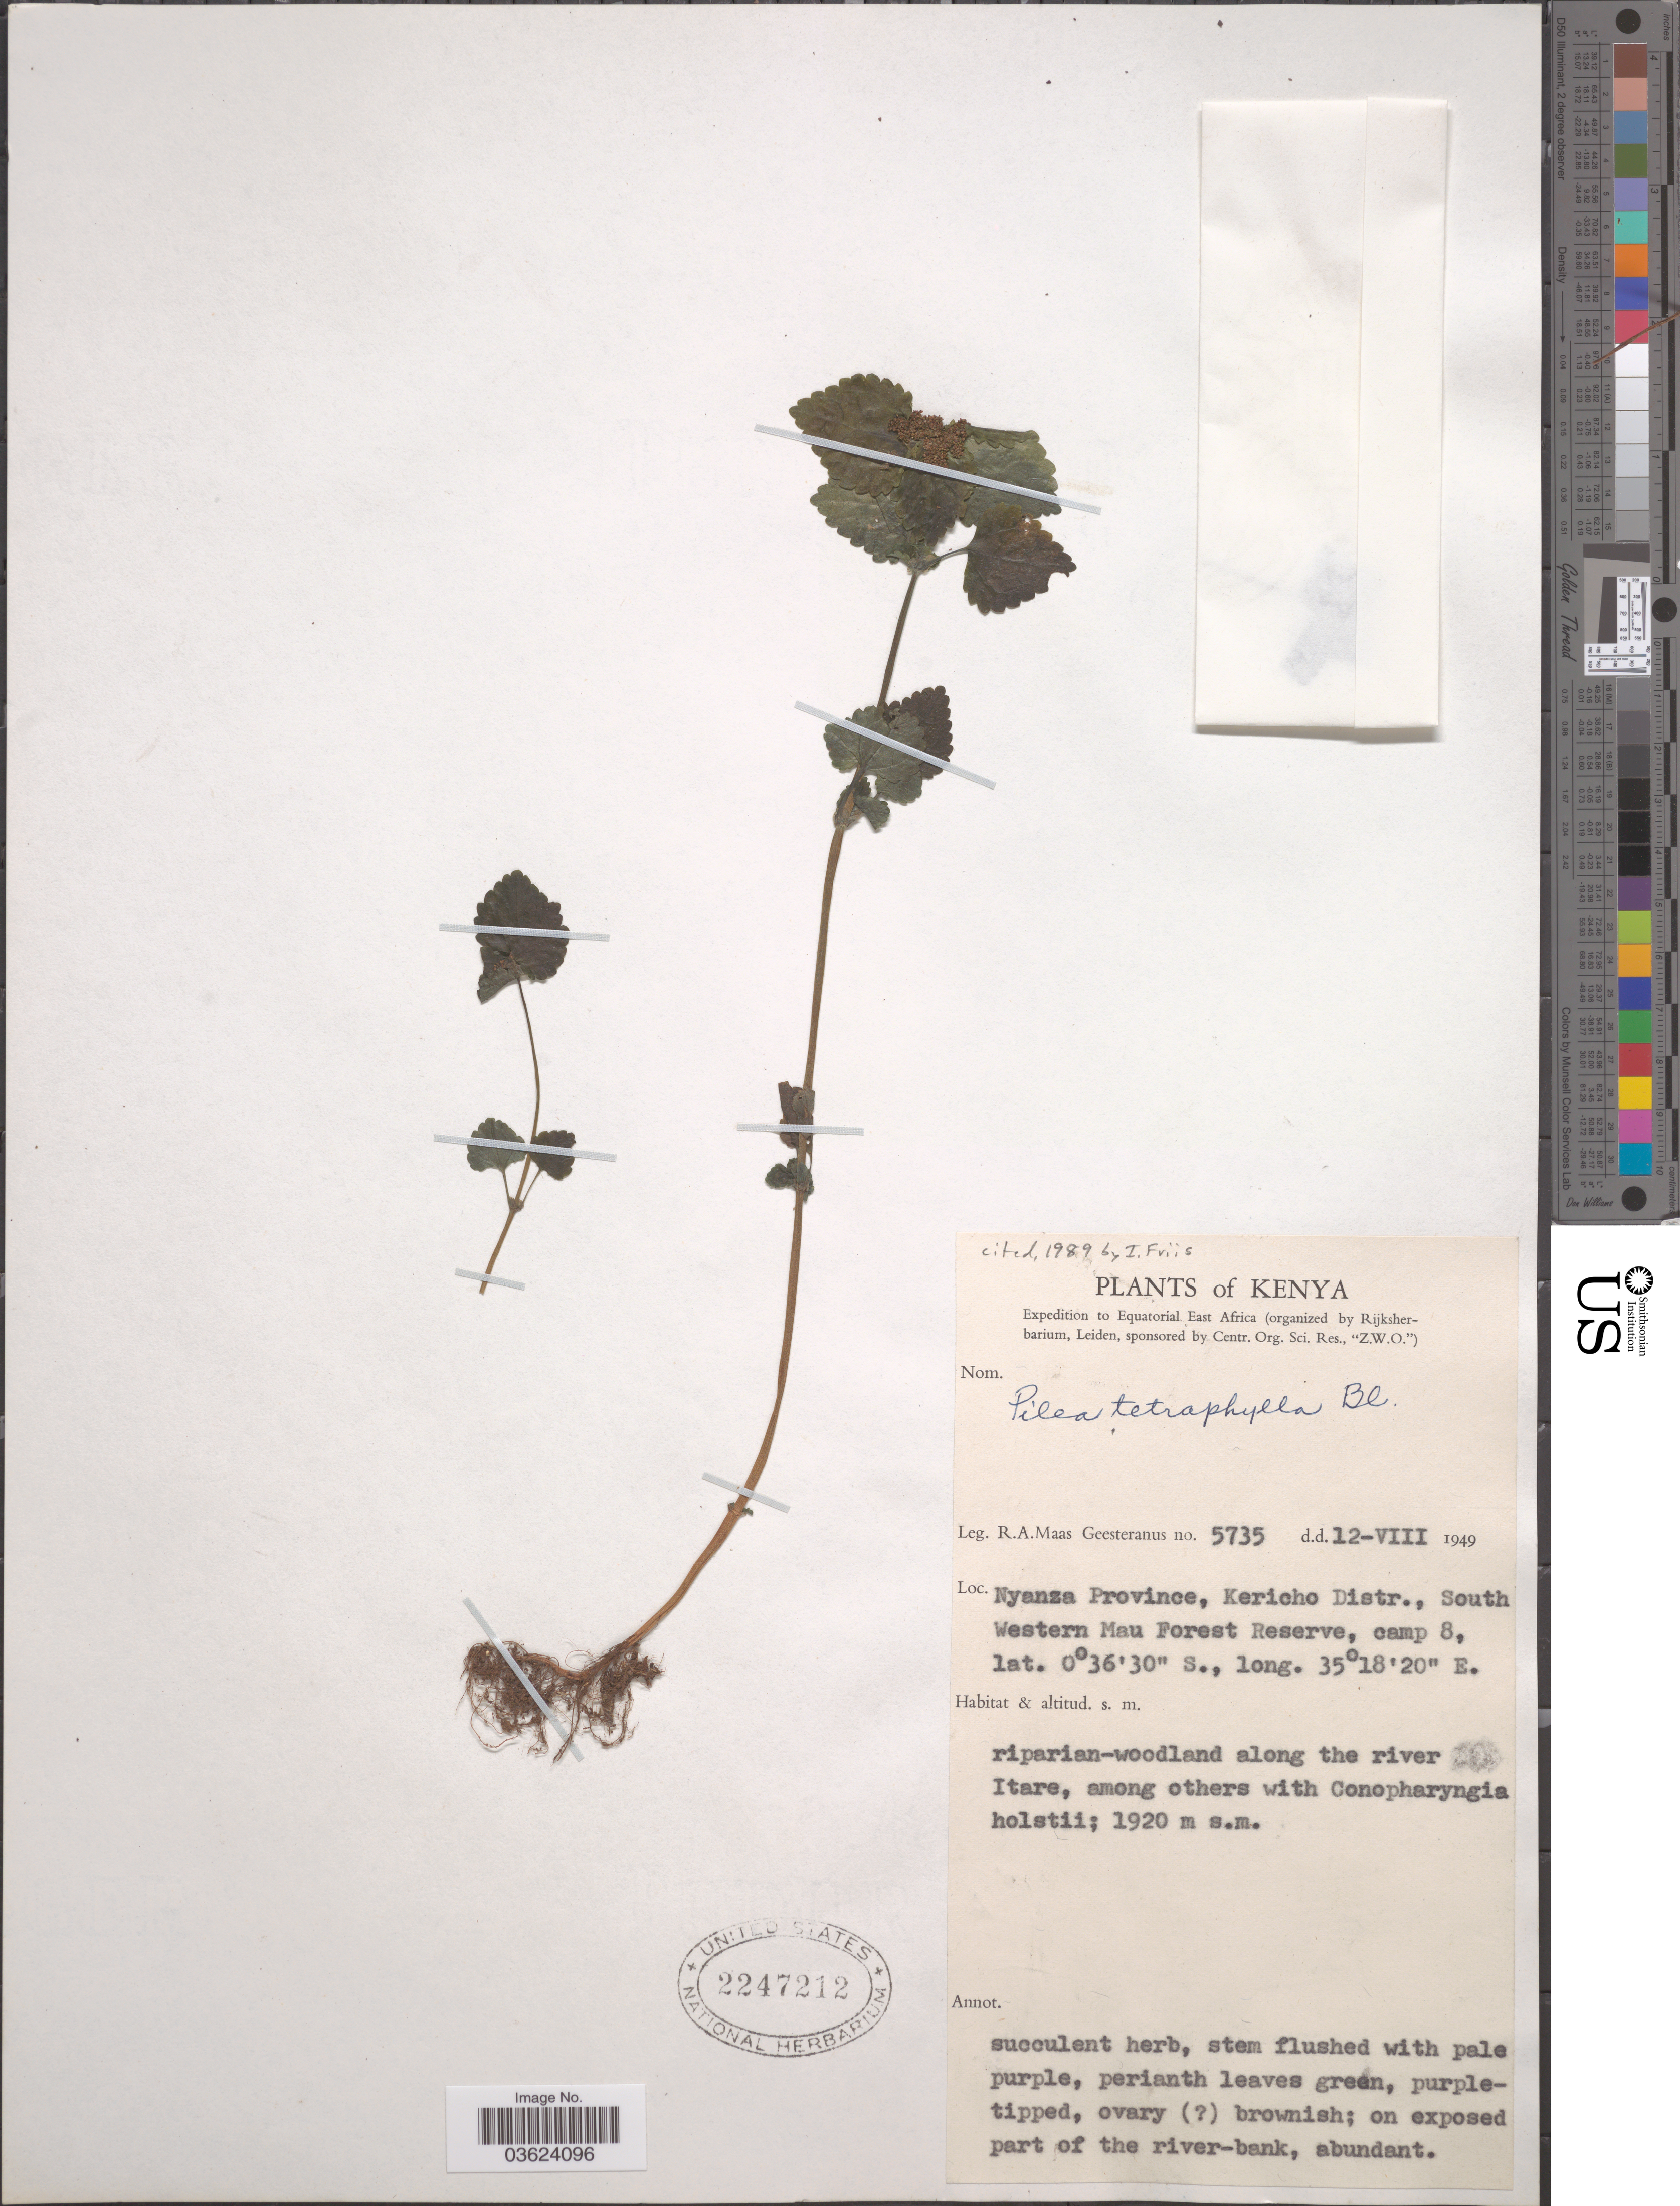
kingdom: Plantae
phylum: Tracheophyta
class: Magnoliopsida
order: Rosales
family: Urticaceae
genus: Pilea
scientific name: Pilea tetraphylla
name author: (Steud.) Blume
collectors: R. A. Maas Geesteranus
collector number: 5735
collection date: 1949-08-12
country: Kenya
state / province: Bomet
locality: Equatoríal East Africa. Nyanza Province, Kericho Distr., South Western Mau Forest Reserve, camp 8.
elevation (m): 1920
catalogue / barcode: US 2247212